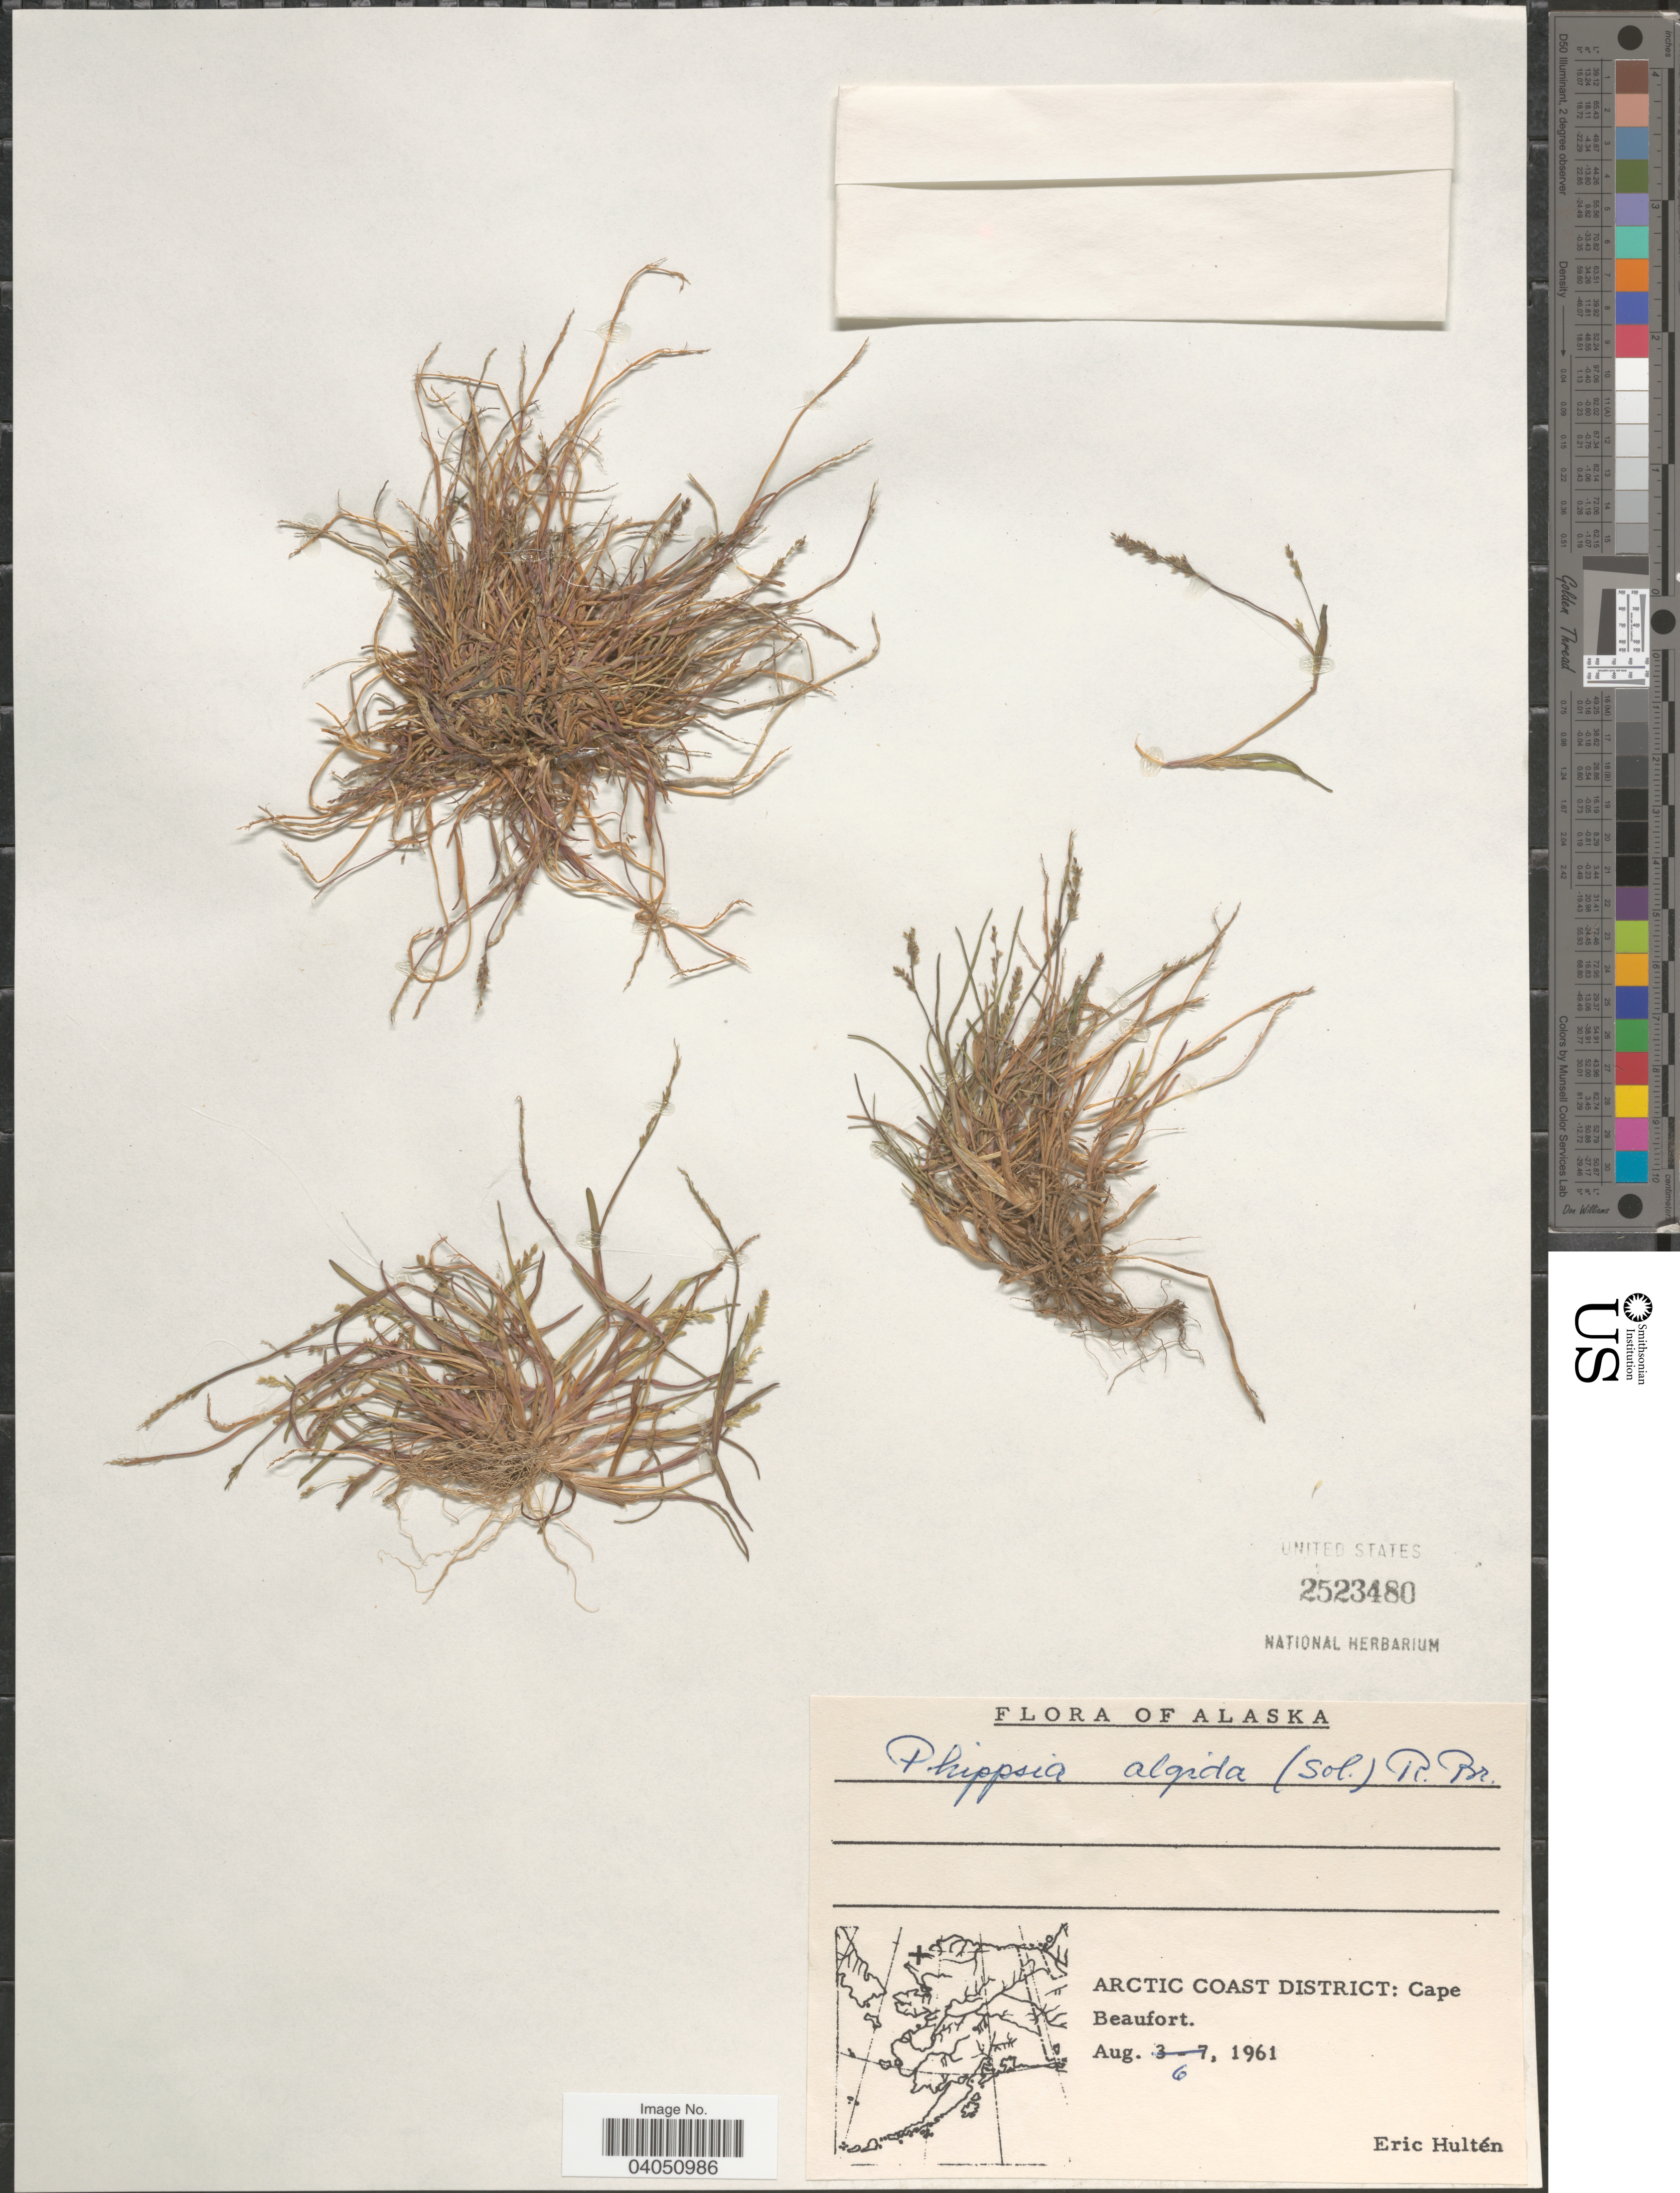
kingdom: Plantae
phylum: Tracheophyta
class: Liliopsida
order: Poales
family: Poaceae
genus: Phippsia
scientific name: Phippsia algida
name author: (Sol.) R. Br.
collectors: E. G. Hultén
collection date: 1961-08-06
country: United States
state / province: Alaska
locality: Arctic Coast District: Cape Beaufort.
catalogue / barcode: US 2523480